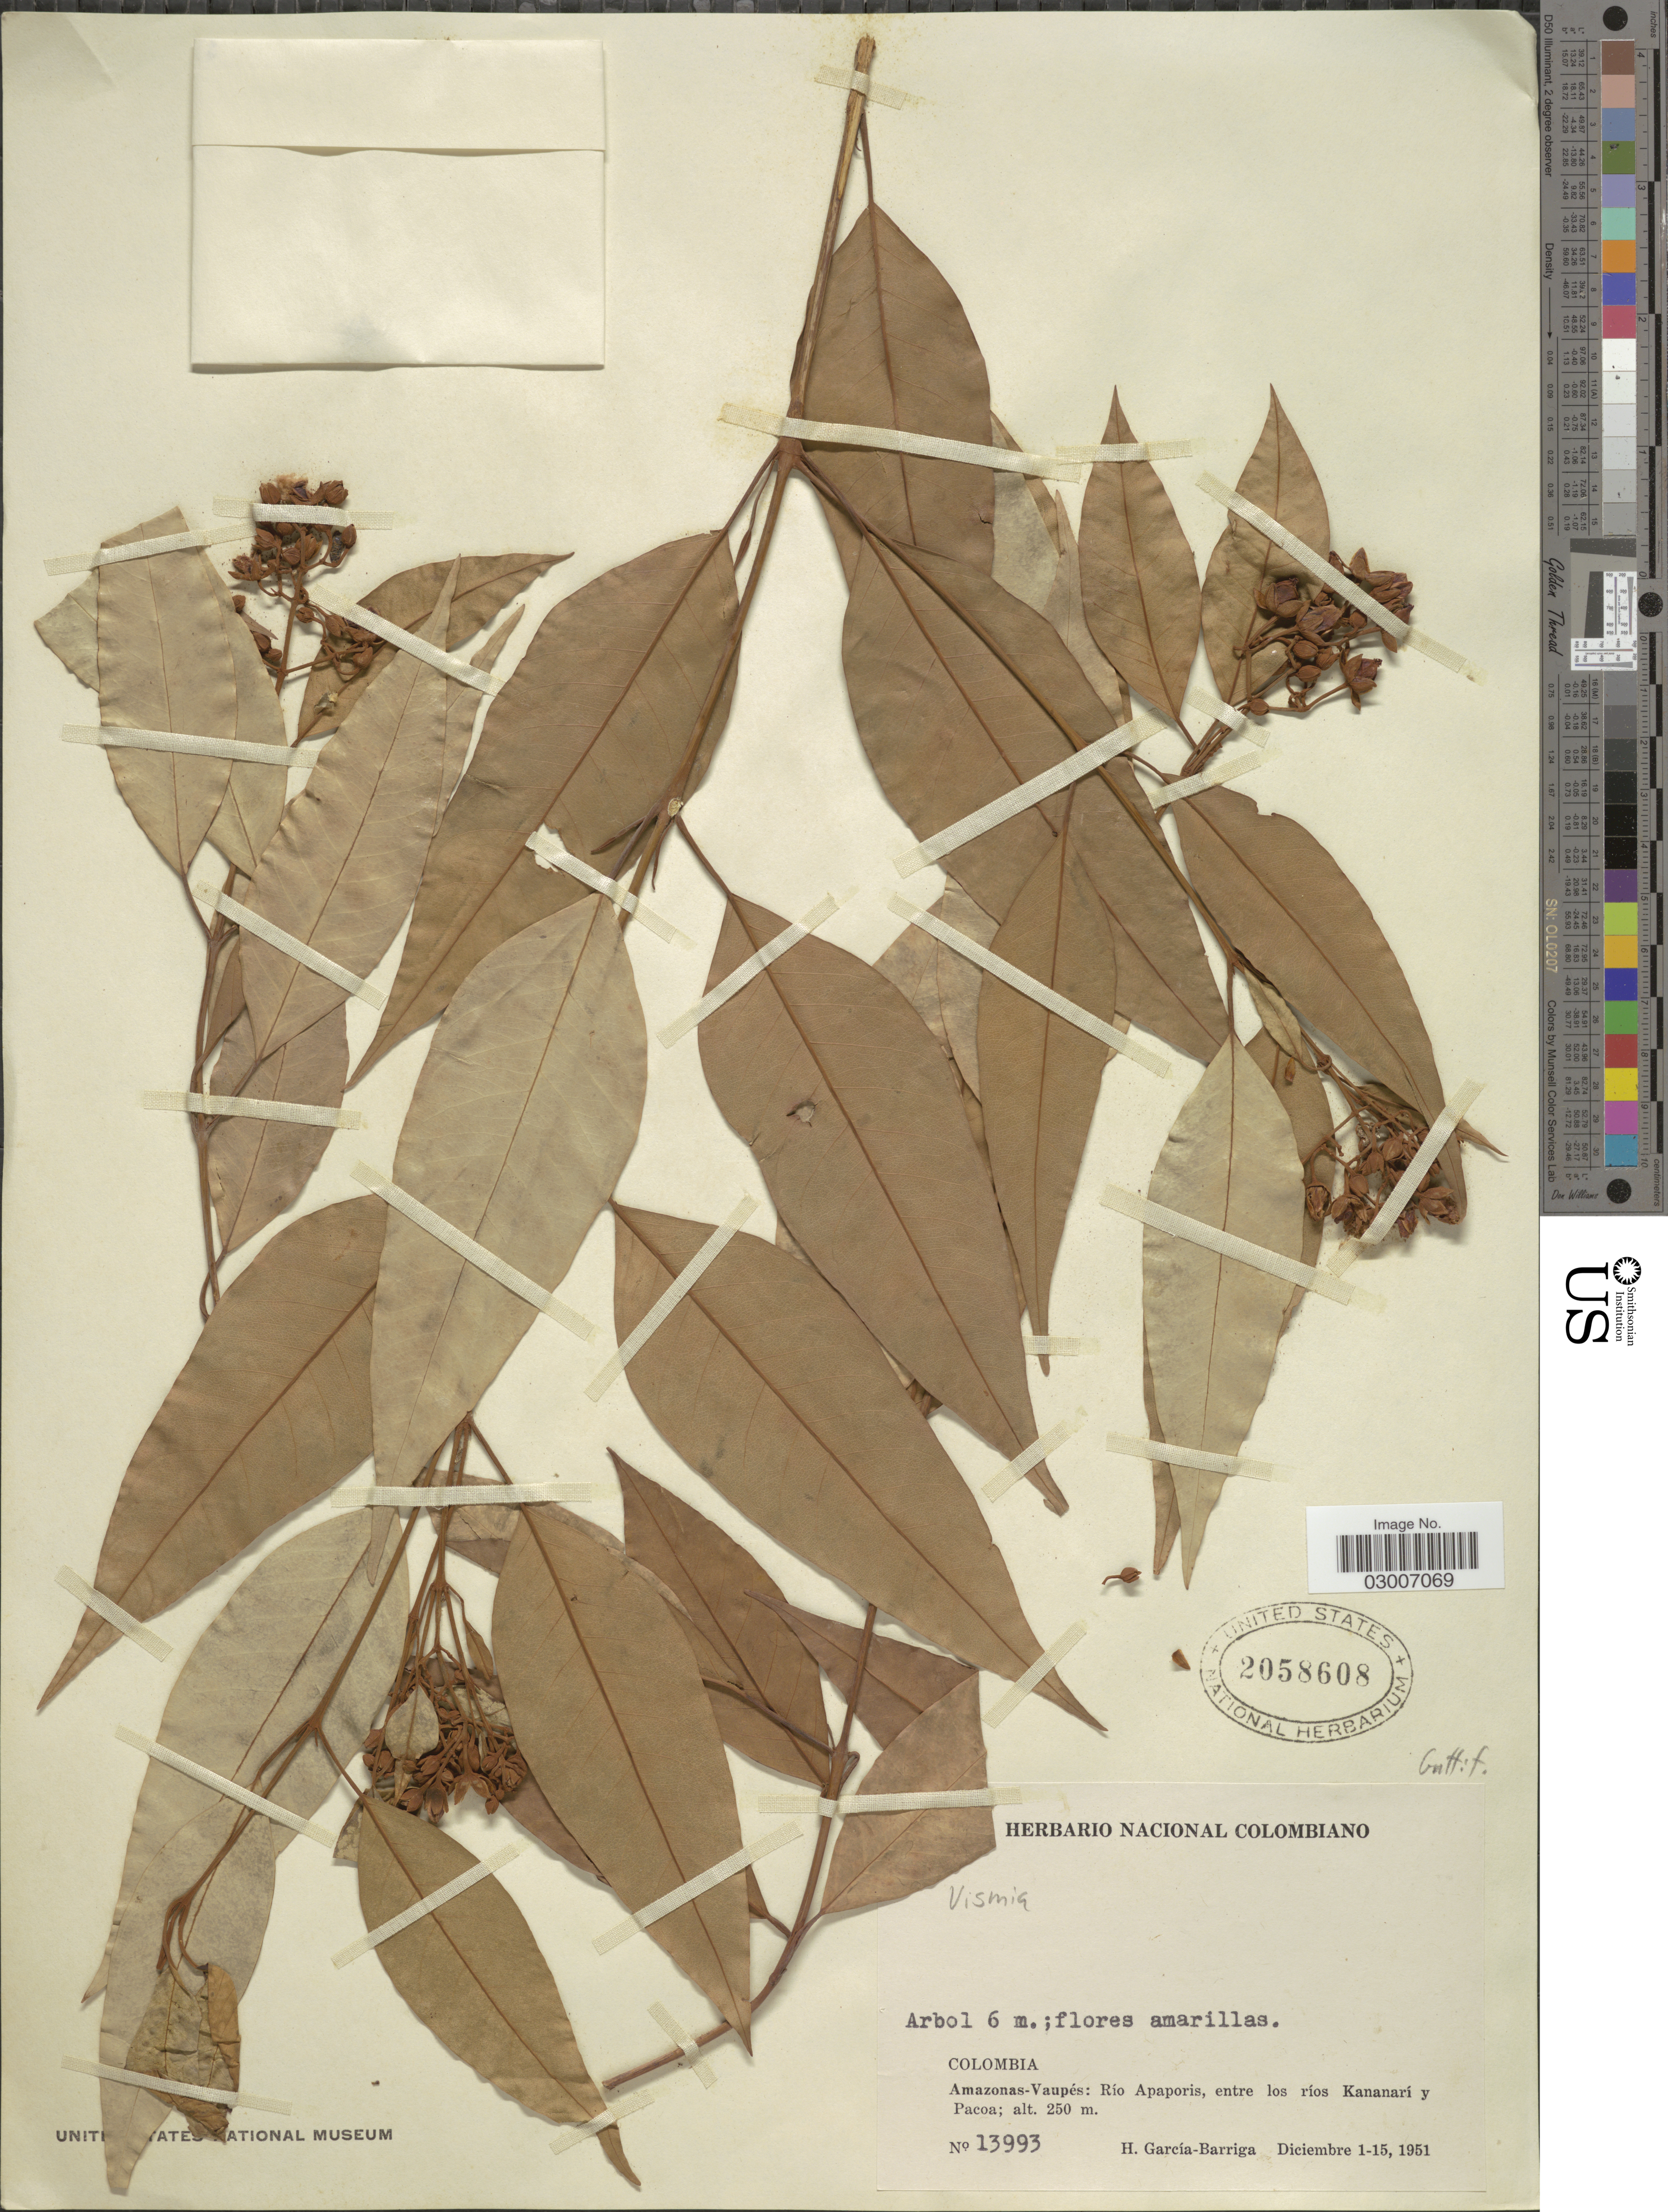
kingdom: Plantae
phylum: Tracheophyta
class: Magnoliopsida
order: Malpighiales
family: Hypericaceae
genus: Vismia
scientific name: Vismia sp.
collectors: H. García Barriga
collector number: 13993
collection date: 1951-12-01/1951-12-15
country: Colombia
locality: Amazonas-Vaupés: Río Apaporis, entre los ríos Kananarí y Pacoa.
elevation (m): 250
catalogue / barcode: US 2058608